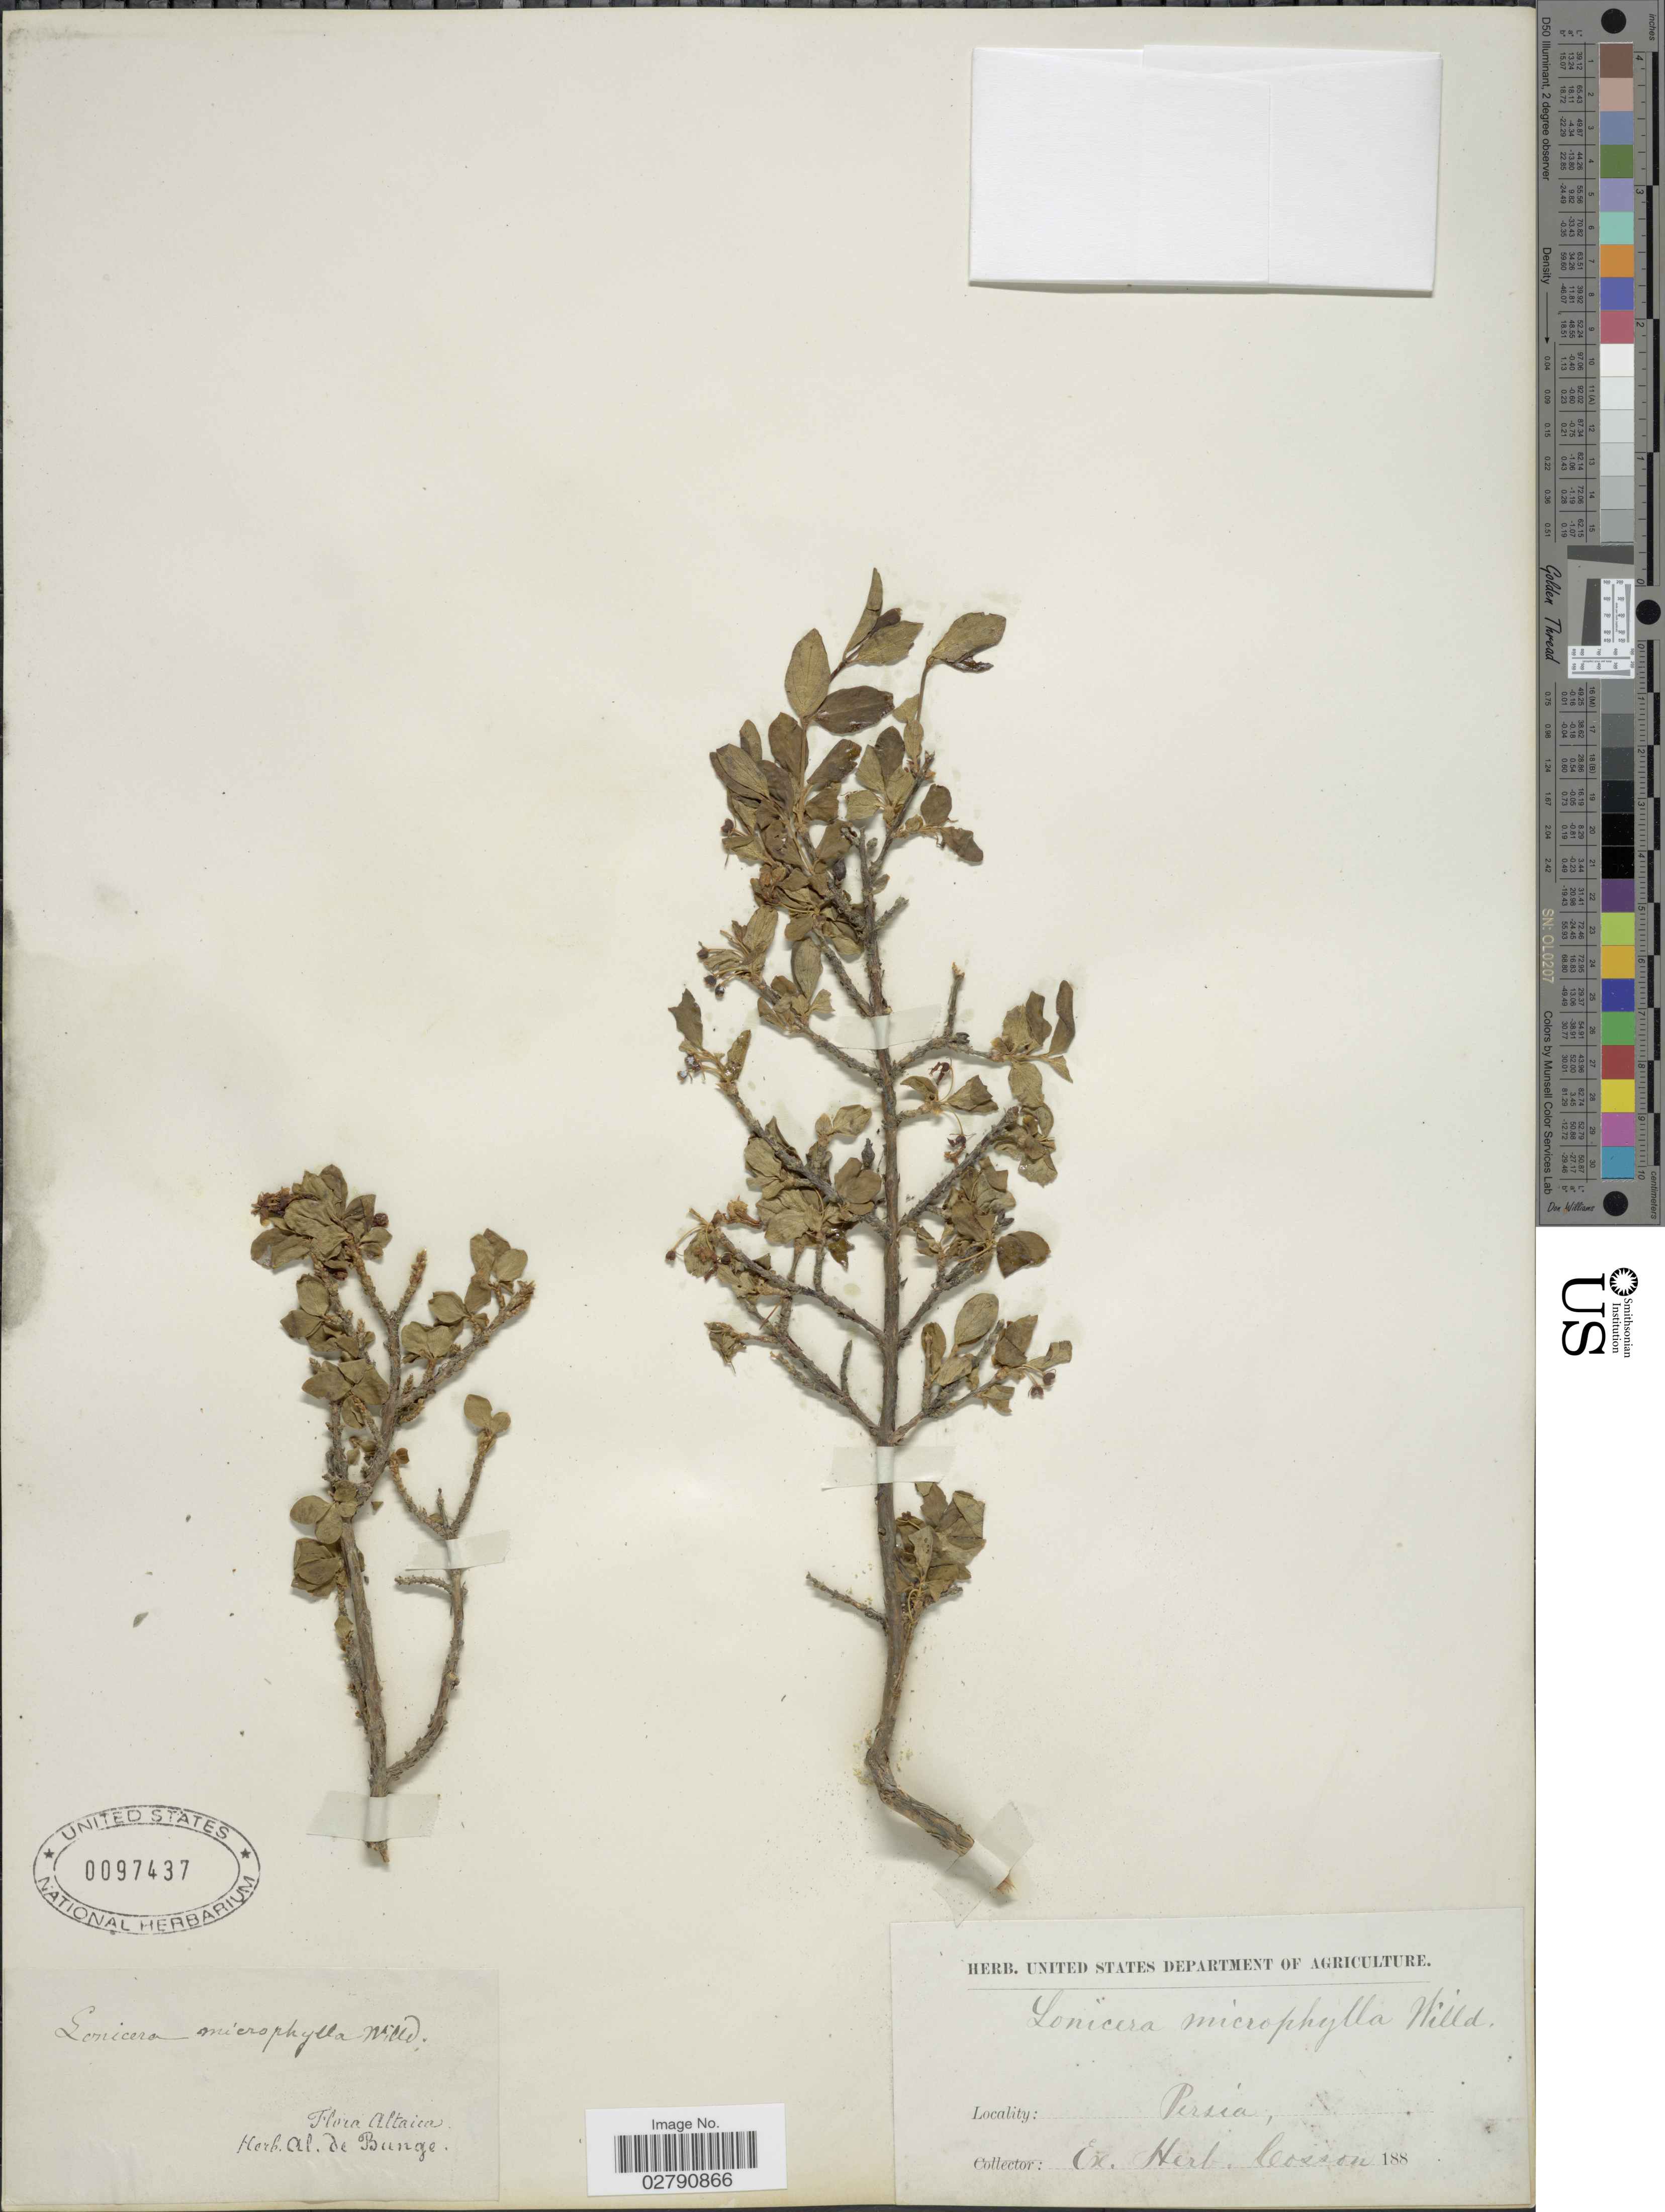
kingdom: Plantae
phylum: Tracheophyta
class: Magnoliopsida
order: Dipsacales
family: Caprifoliaceae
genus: Lonicera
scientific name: Lonicera microphylla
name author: Willd. ex Schult.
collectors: ex herb. Cosson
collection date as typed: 188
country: Iran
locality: Persia.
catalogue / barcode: US 97437